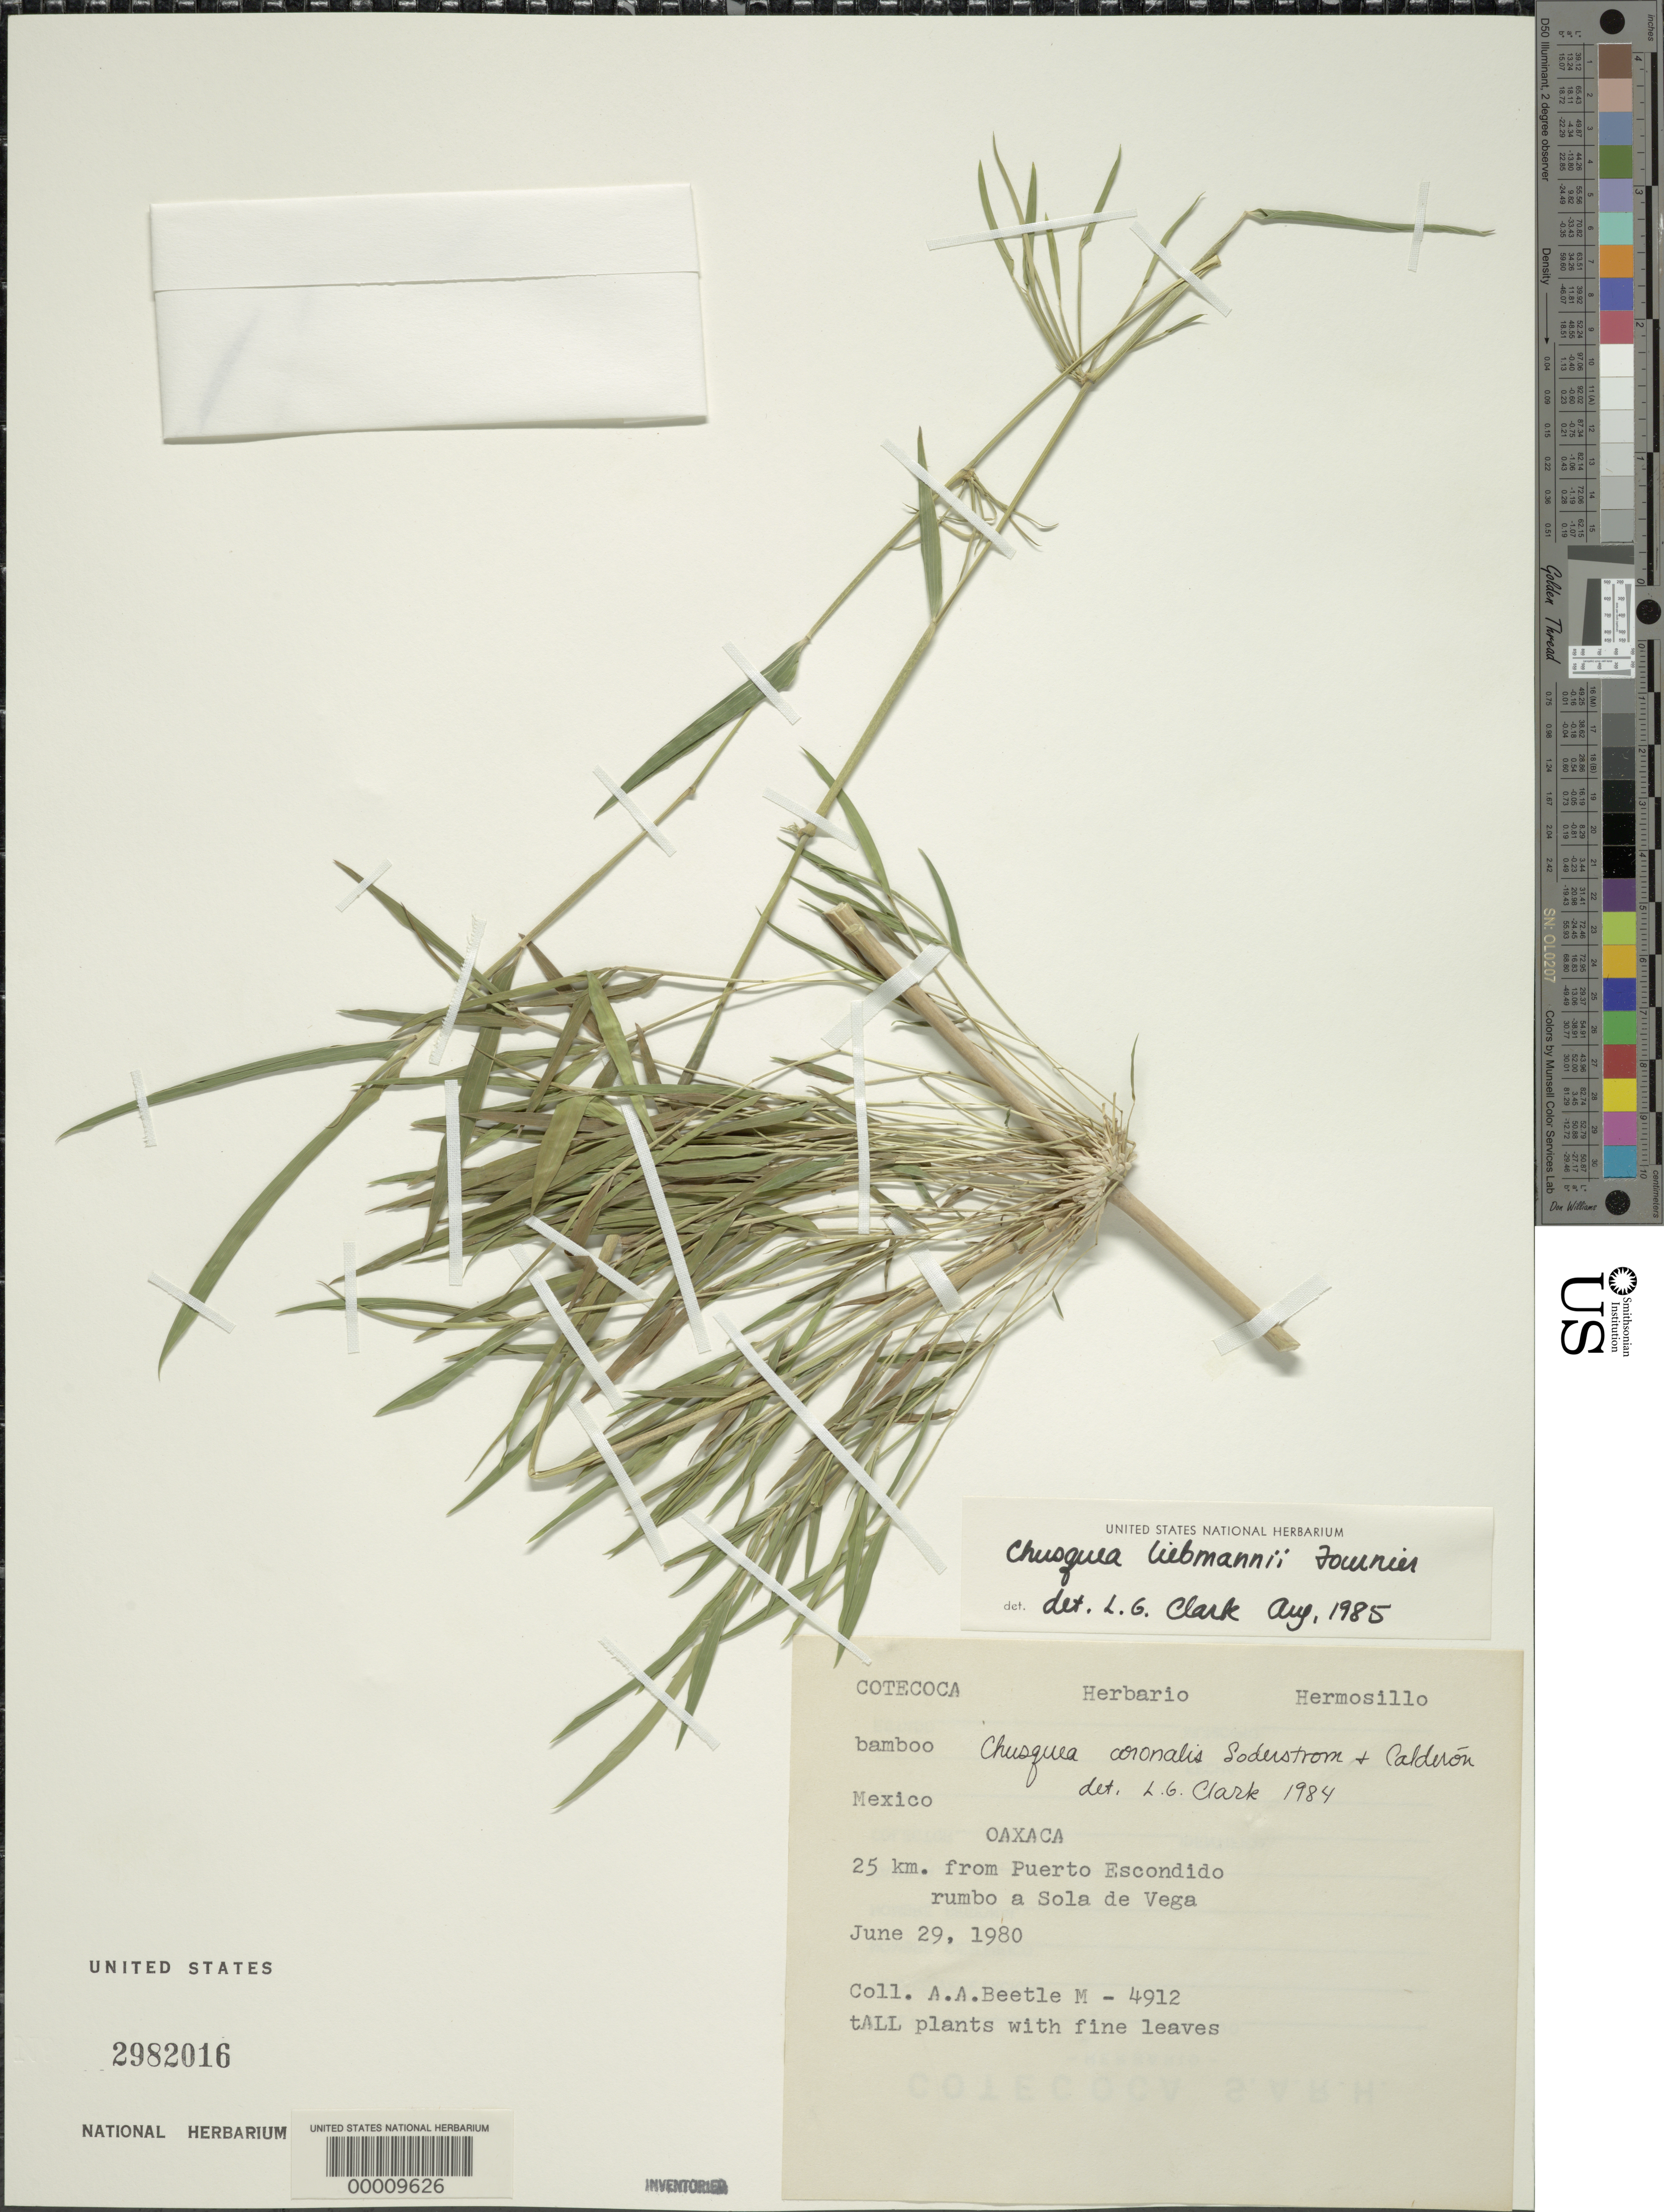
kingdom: Plantae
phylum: Tracheophyta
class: Liliopsida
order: Poales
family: Poaceae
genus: Chusquea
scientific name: Chusquea liebmannii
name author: E. Fourn.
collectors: A. A. Beetle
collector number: M-4912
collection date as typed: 29 Jun 1980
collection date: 1980-06-29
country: Mexico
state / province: Oaxaca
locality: Puerto escondido, Sola de Vega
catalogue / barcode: US 2982016